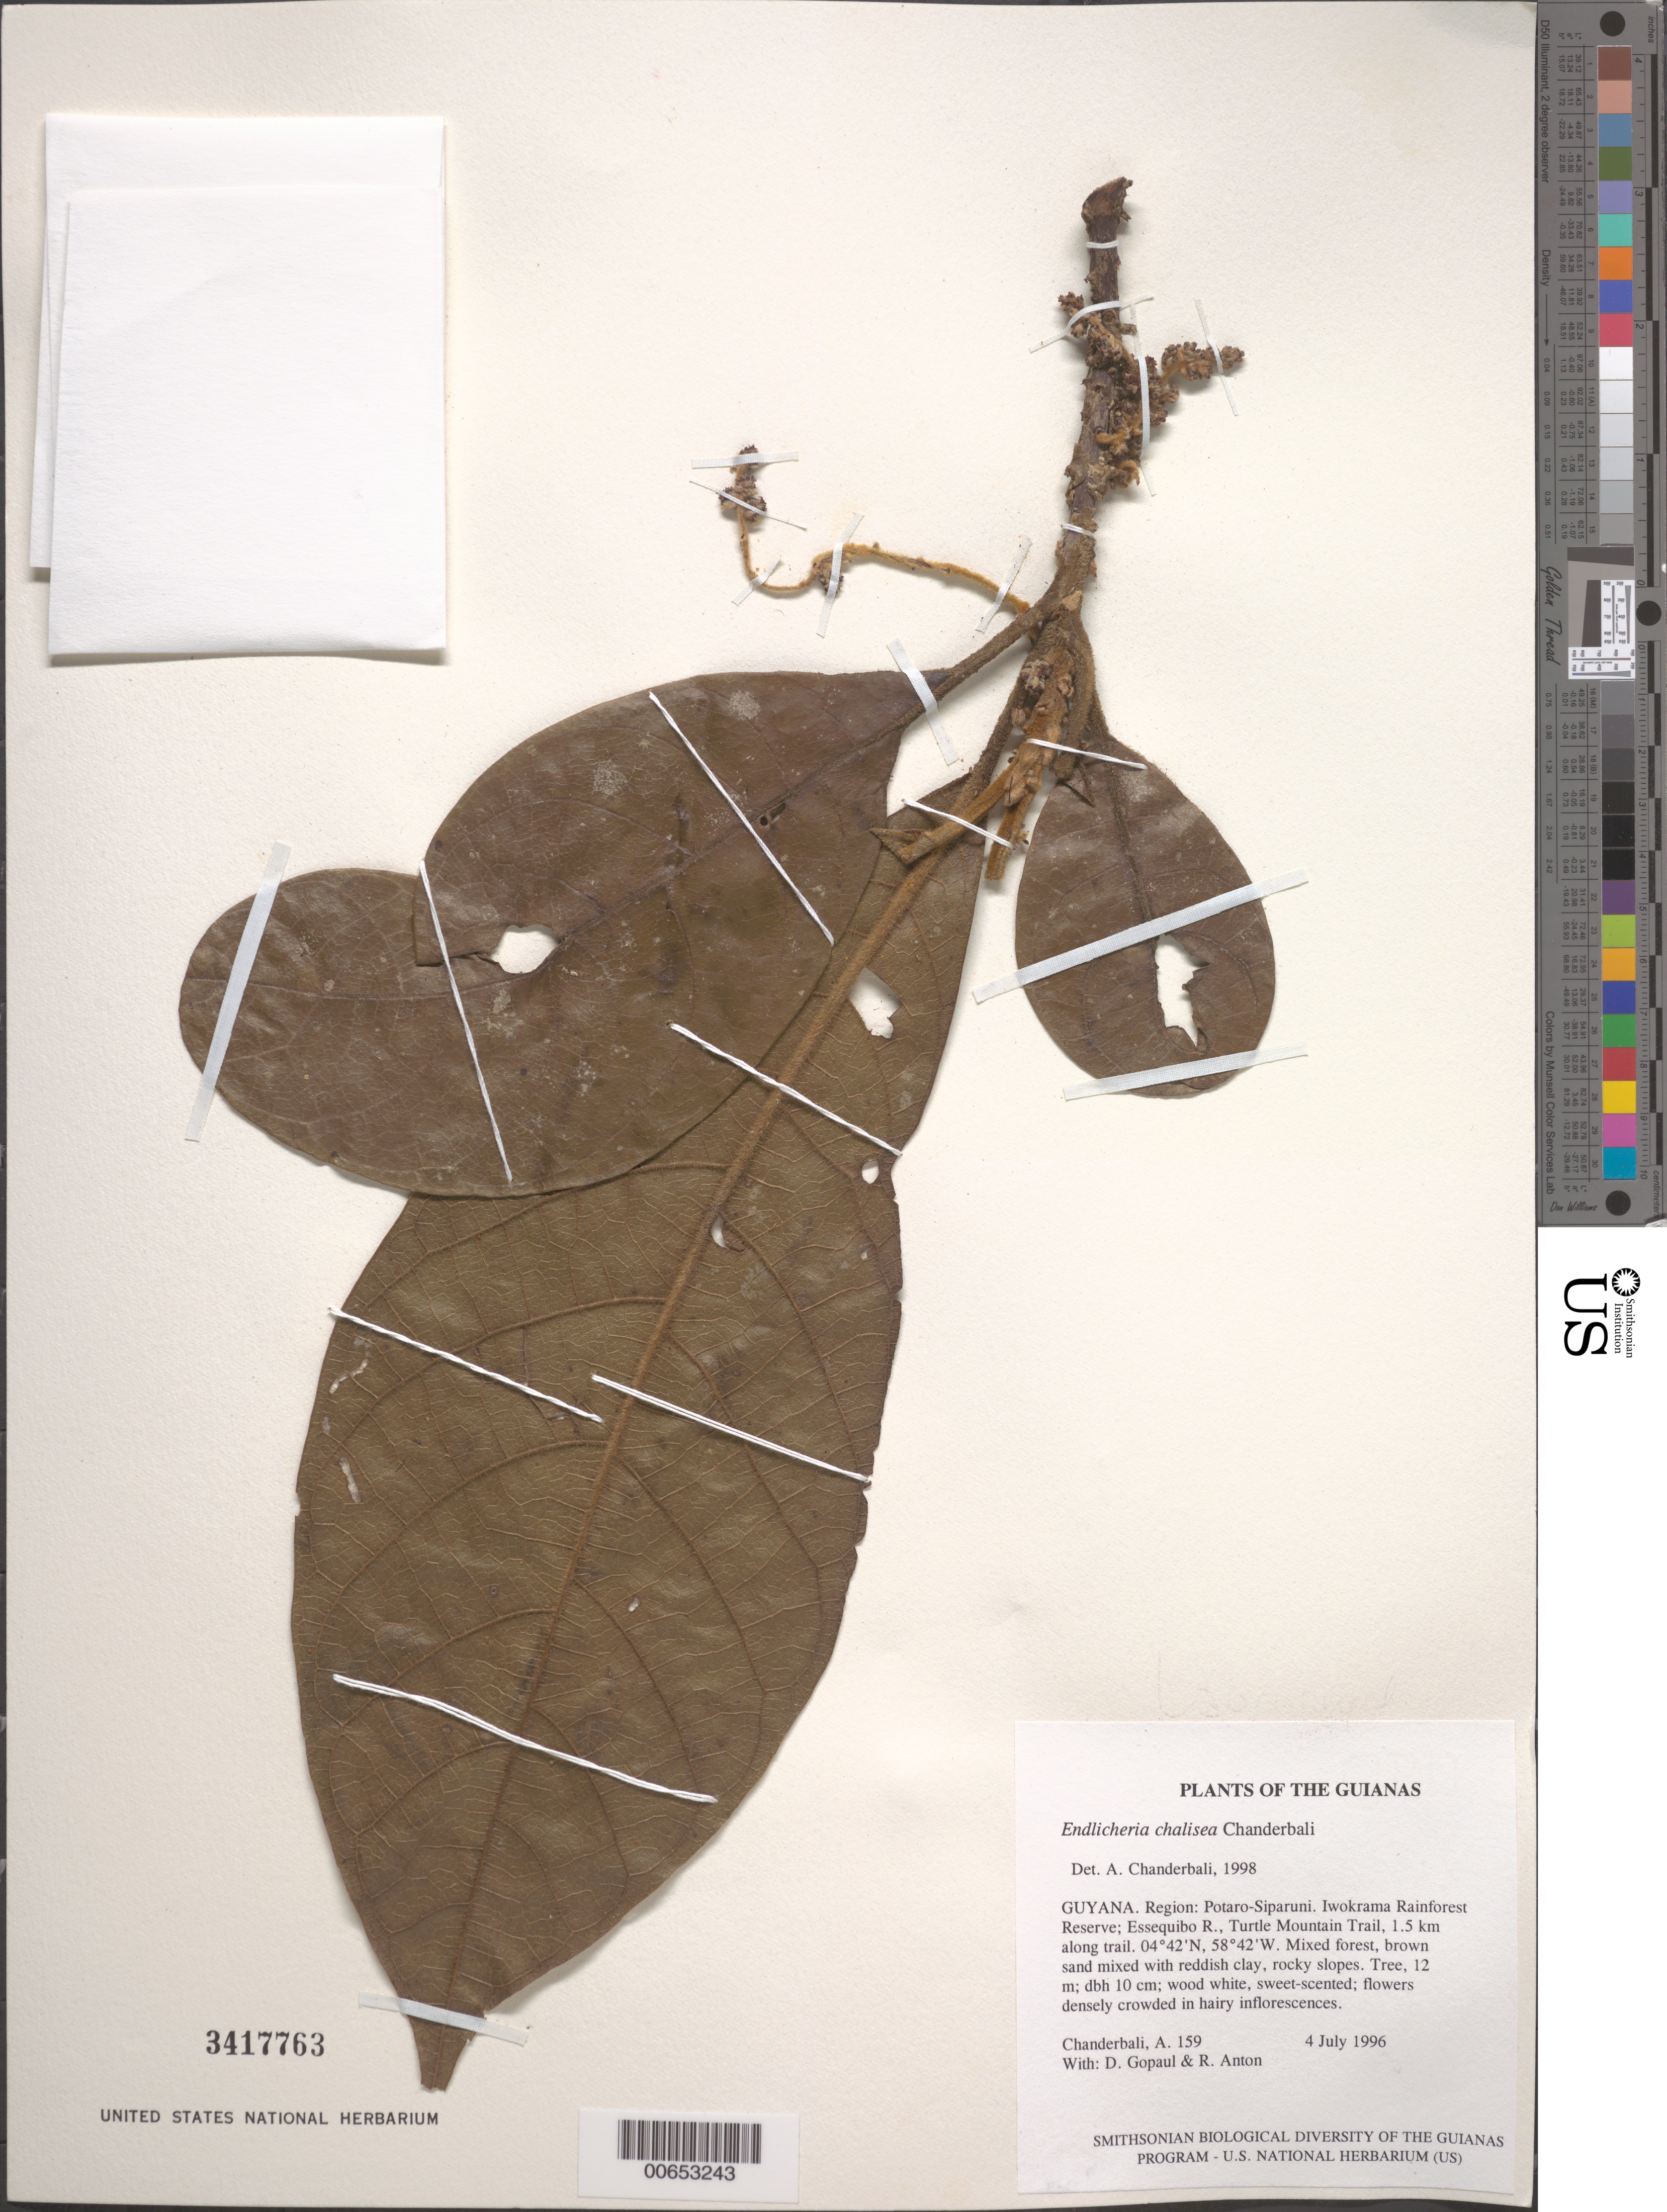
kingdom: Plantae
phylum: Tracheophyta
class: Magnoliopsida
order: Laurales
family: Lauraceae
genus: Endlicheria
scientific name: Endlicheria chalisea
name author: Chanderb.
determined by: Chanderbali, Andre Shashi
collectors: A. S. Chanderbali, D. Gopaul & R. Anton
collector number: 159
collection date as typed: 4 July 1996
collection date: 1996-07-04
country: Guyana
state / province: Potaro-Siparuni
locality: Iwokrama Rainforest Reserve; Essequibo R., Turtle Mountain Trail, 1.5 km along trail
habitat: Mixed forest, brown sand mixed with reddish clay, rocky slopes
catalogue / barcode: US 3417763